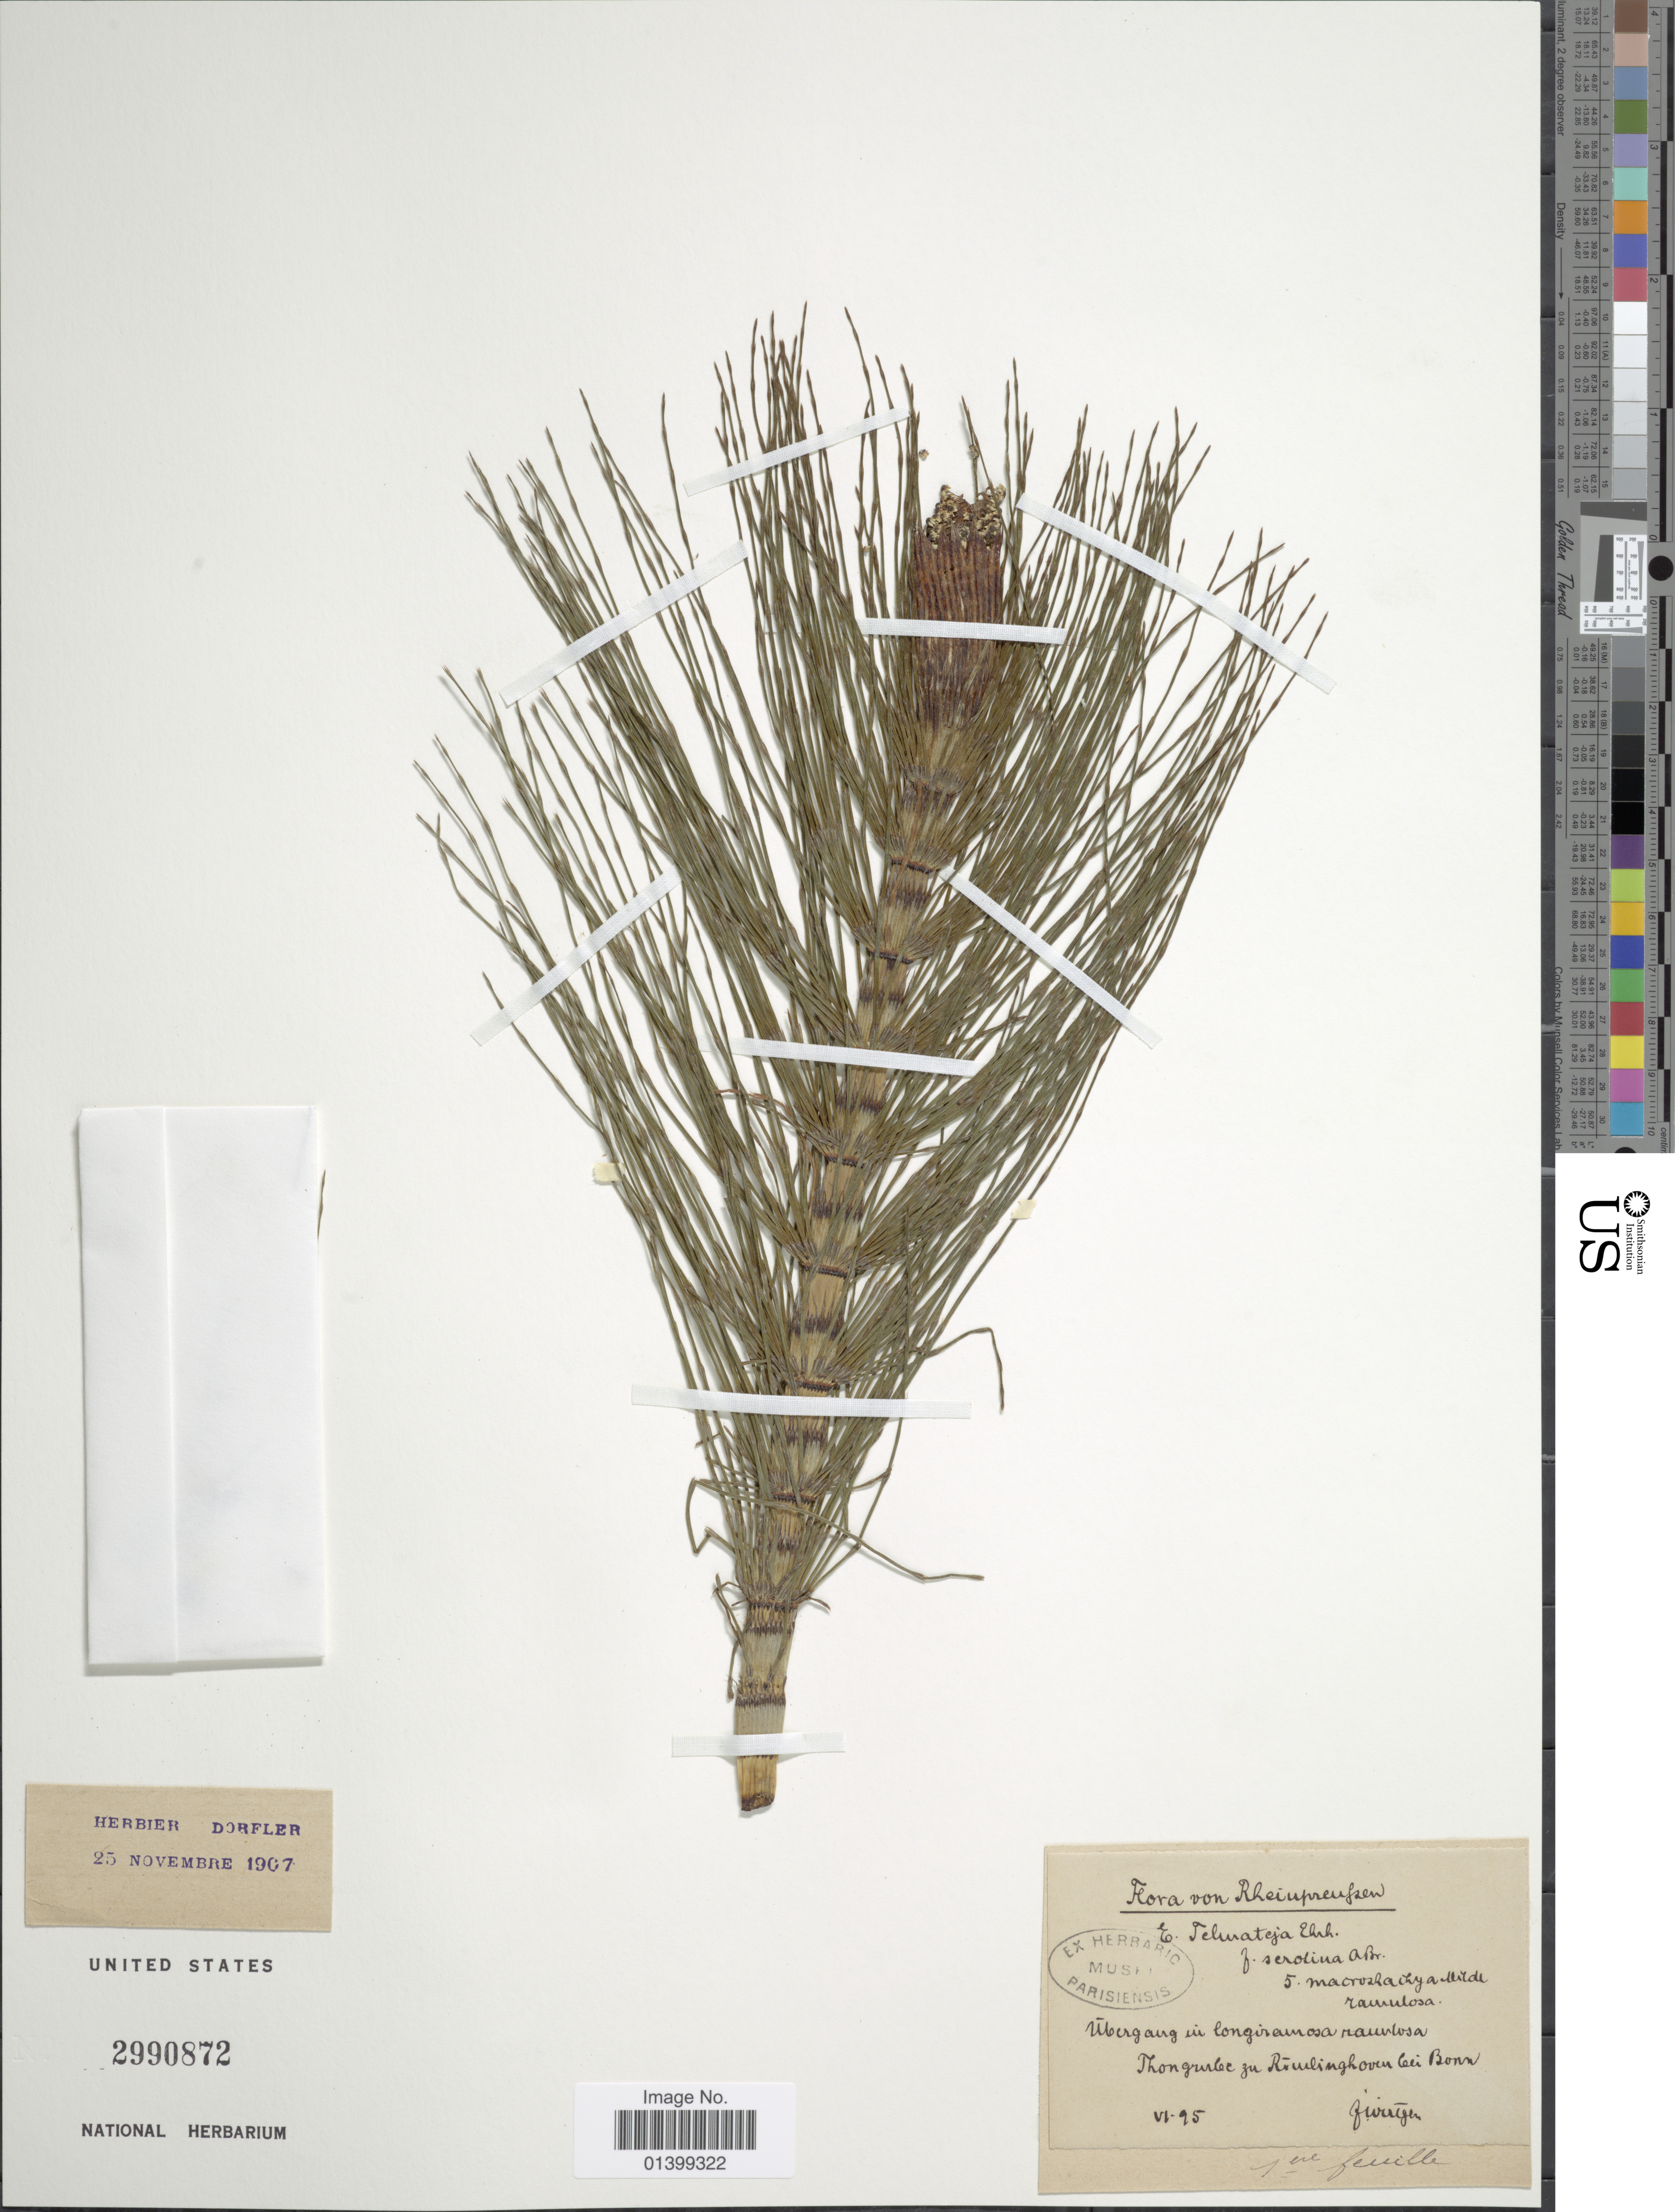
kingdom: Plantae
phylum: Tracheophyta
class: Polypodiopsida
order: Equisetales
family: Equisetaceae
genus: Equisetum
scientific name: Equisetum telmateia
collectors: F. Wirtgen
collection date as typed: Transcribed d/m/y: /6/95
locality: Rheinpreussen. Ubergang in longiramosa rauvlosa Thongrube zu Rimlinghoven bei Bonn [interpreted]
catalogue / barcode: US 2990872